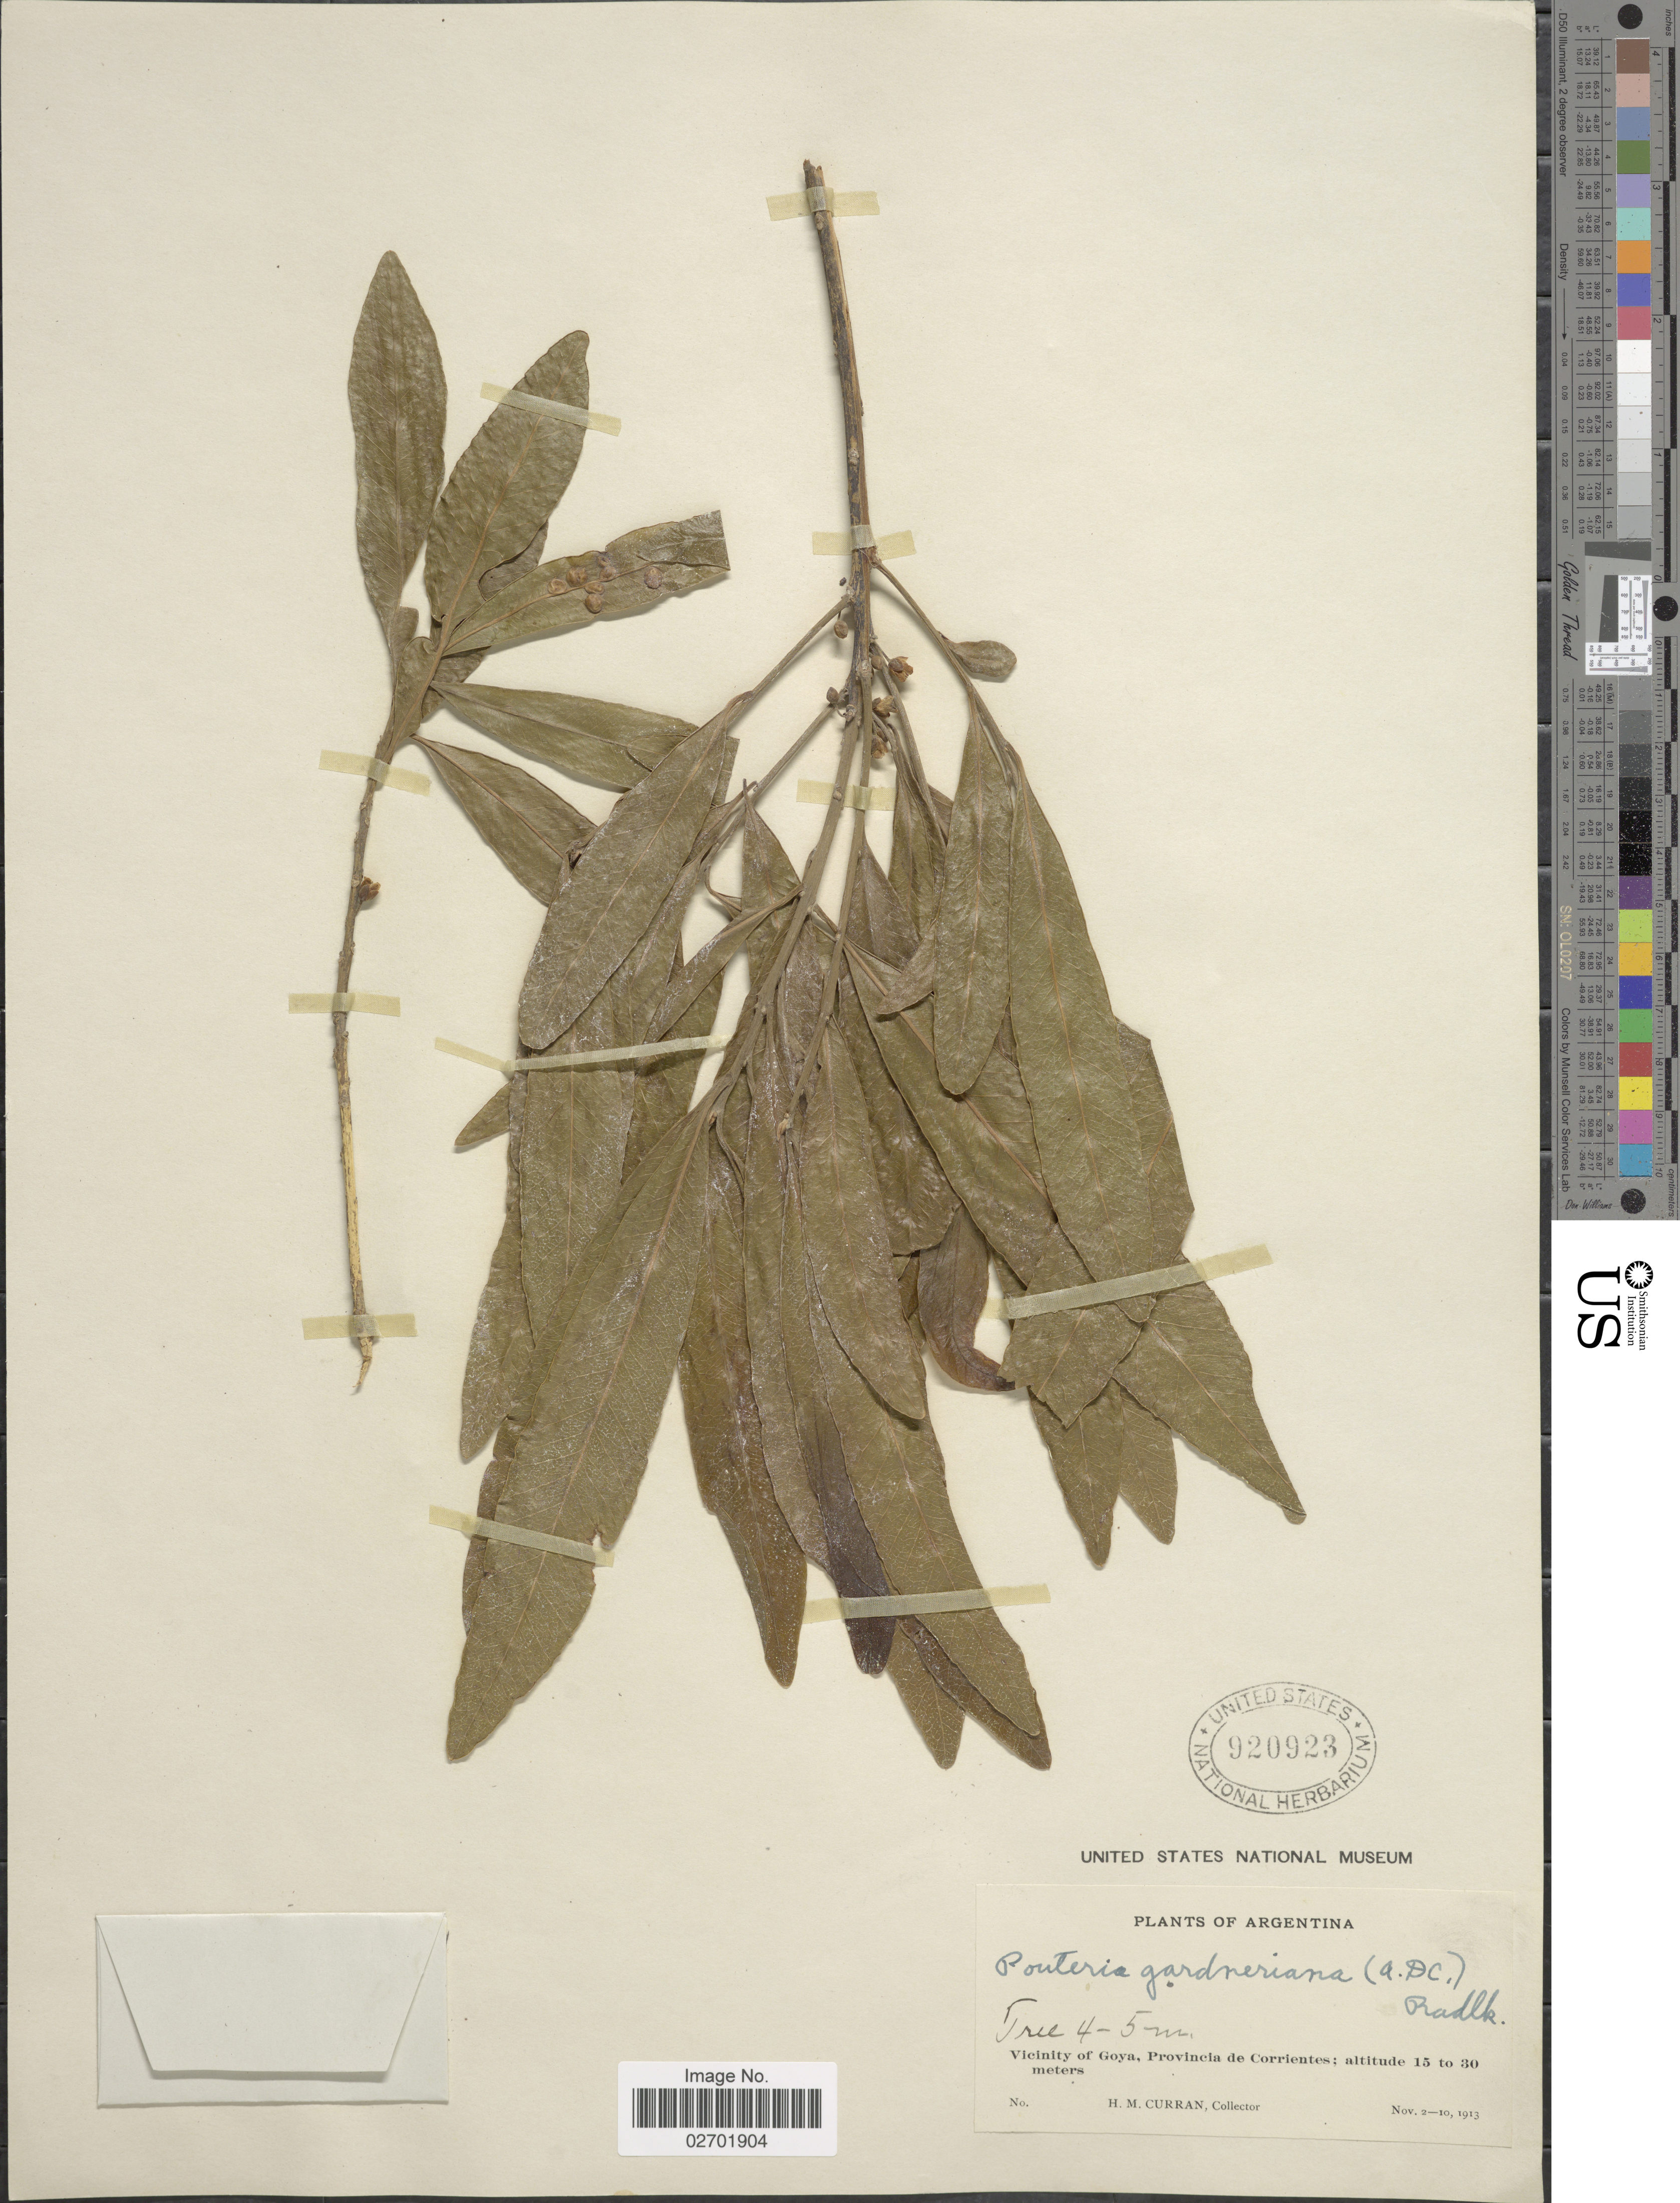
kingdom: Plantae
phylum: Tracheophyta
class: Magnoliopsida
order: Ericales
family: Sapotaceae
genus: Pouteria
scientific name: Pouteria gardneriana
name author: (A. DC.) Radlk.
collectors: H. M. Curran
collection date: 1913-11-02/1913-11-10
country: Argentina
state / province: Corrientes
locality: Vicinity of Goya, Provincia de Corrientes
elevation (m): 15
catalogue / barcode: US 920923